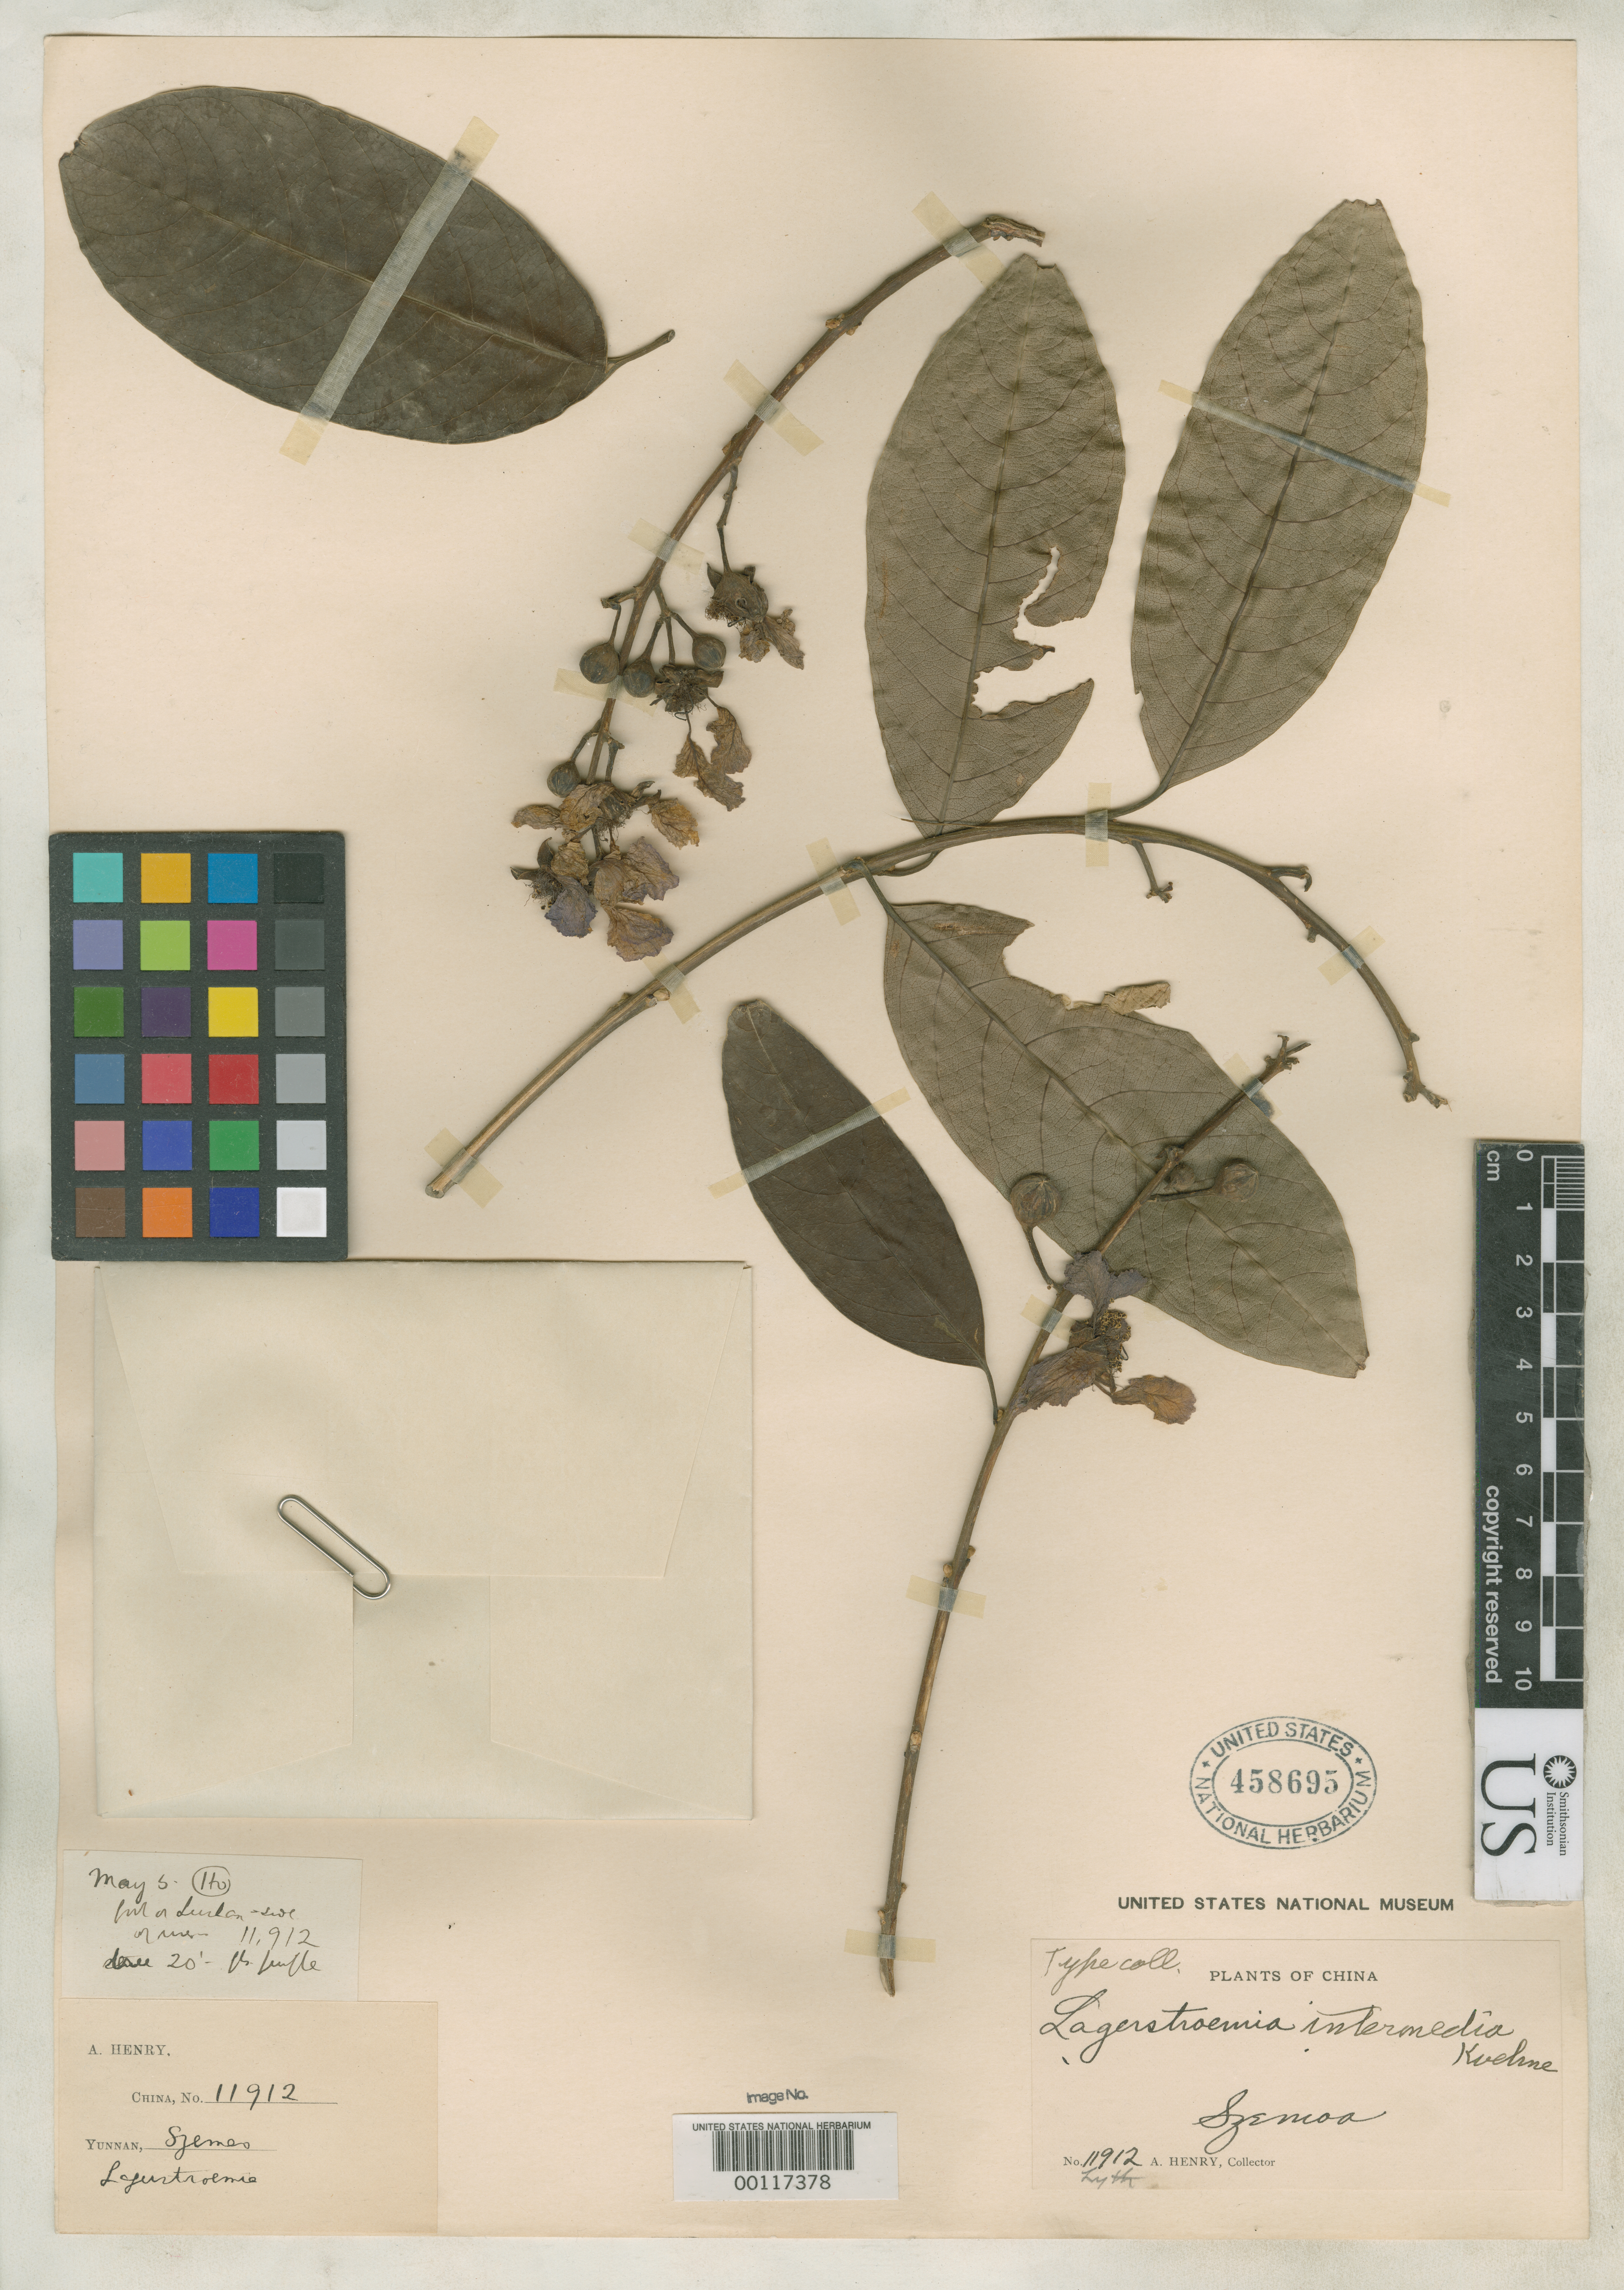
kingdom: Plantae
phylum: Tracheophyta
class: Magnoliopsida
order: Myrtales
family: Lythraceae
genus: Lagerstroemia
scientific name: Lagerstroemia intermedia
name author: Koehne in Engl.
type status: Isosyntype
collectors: A. Henry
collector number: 11912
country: China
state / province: Yunnan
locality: Szemoa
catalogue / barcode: US 458695